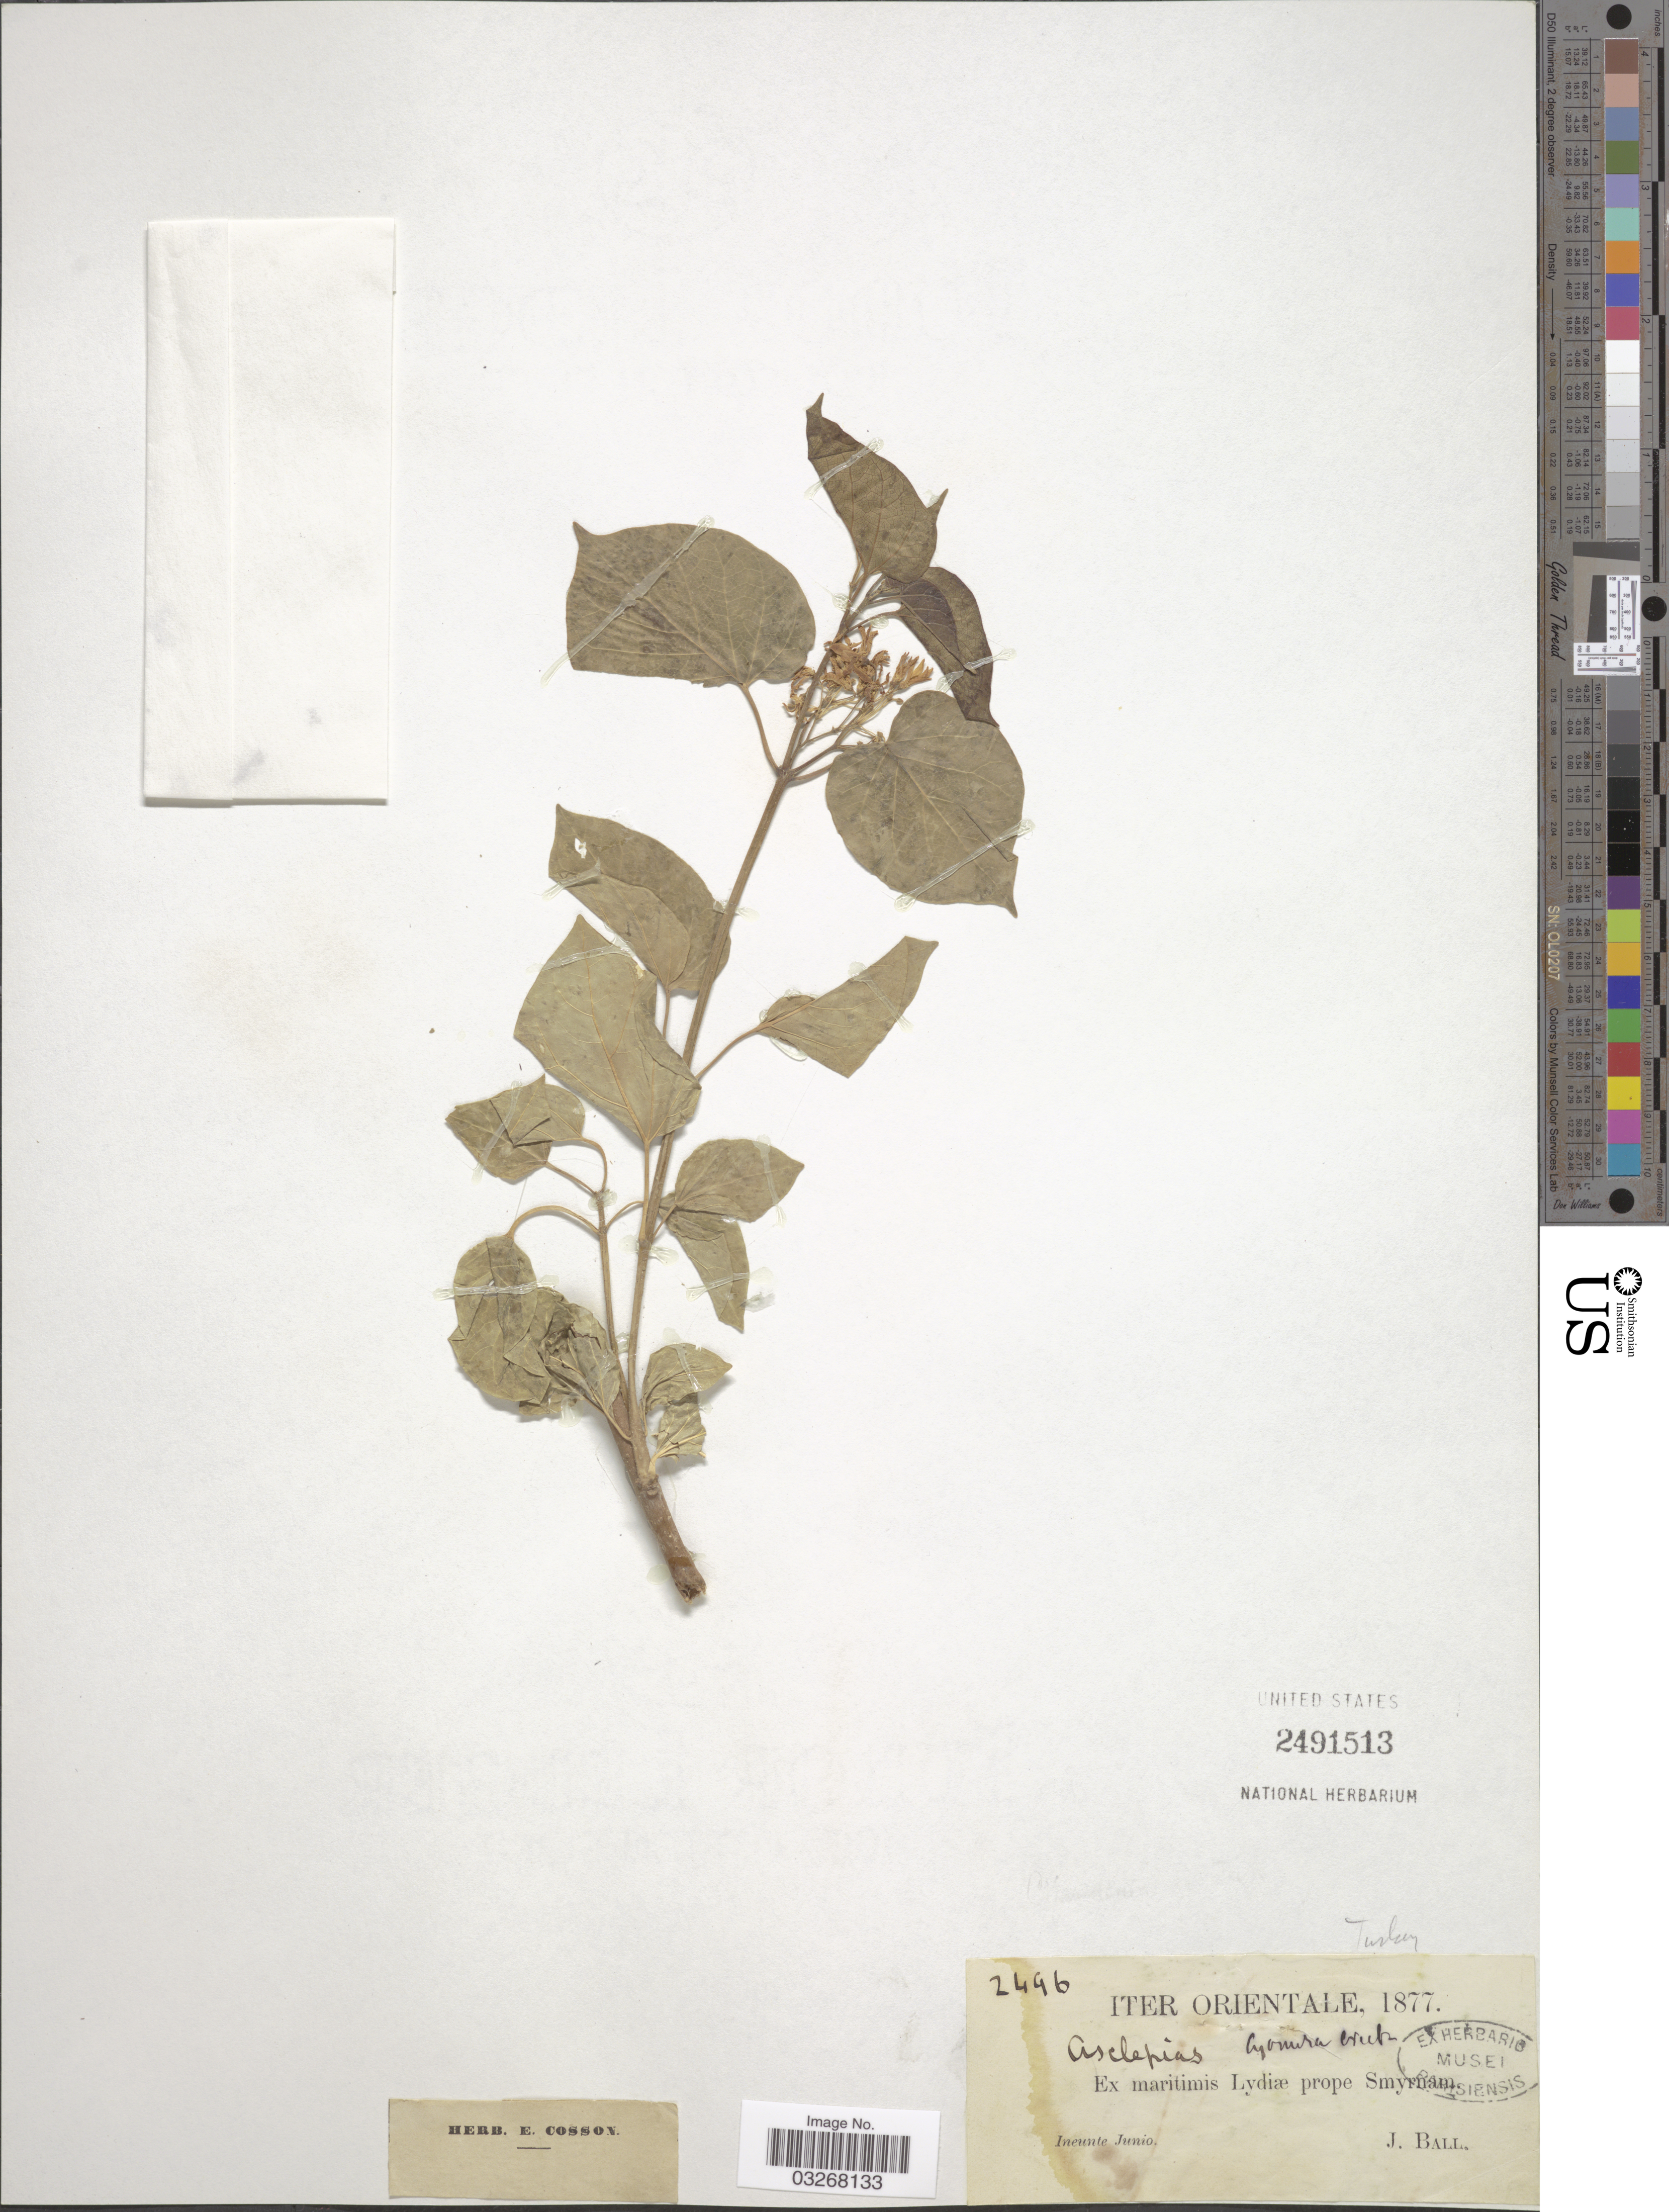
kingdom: Plantae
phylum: Tracheophyta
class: Magnoliopsida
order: Gentianales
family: Apocynaceae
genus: Marsdenia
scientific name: Marsdenia erecta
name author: R. Br.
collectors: J. Ball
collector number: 2496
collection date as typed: Ineunte Junio 1877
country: Turkey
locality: Iter Orientale, Ex maritimis Lydiæ prope Smyrnam.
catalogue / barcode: US 2491513